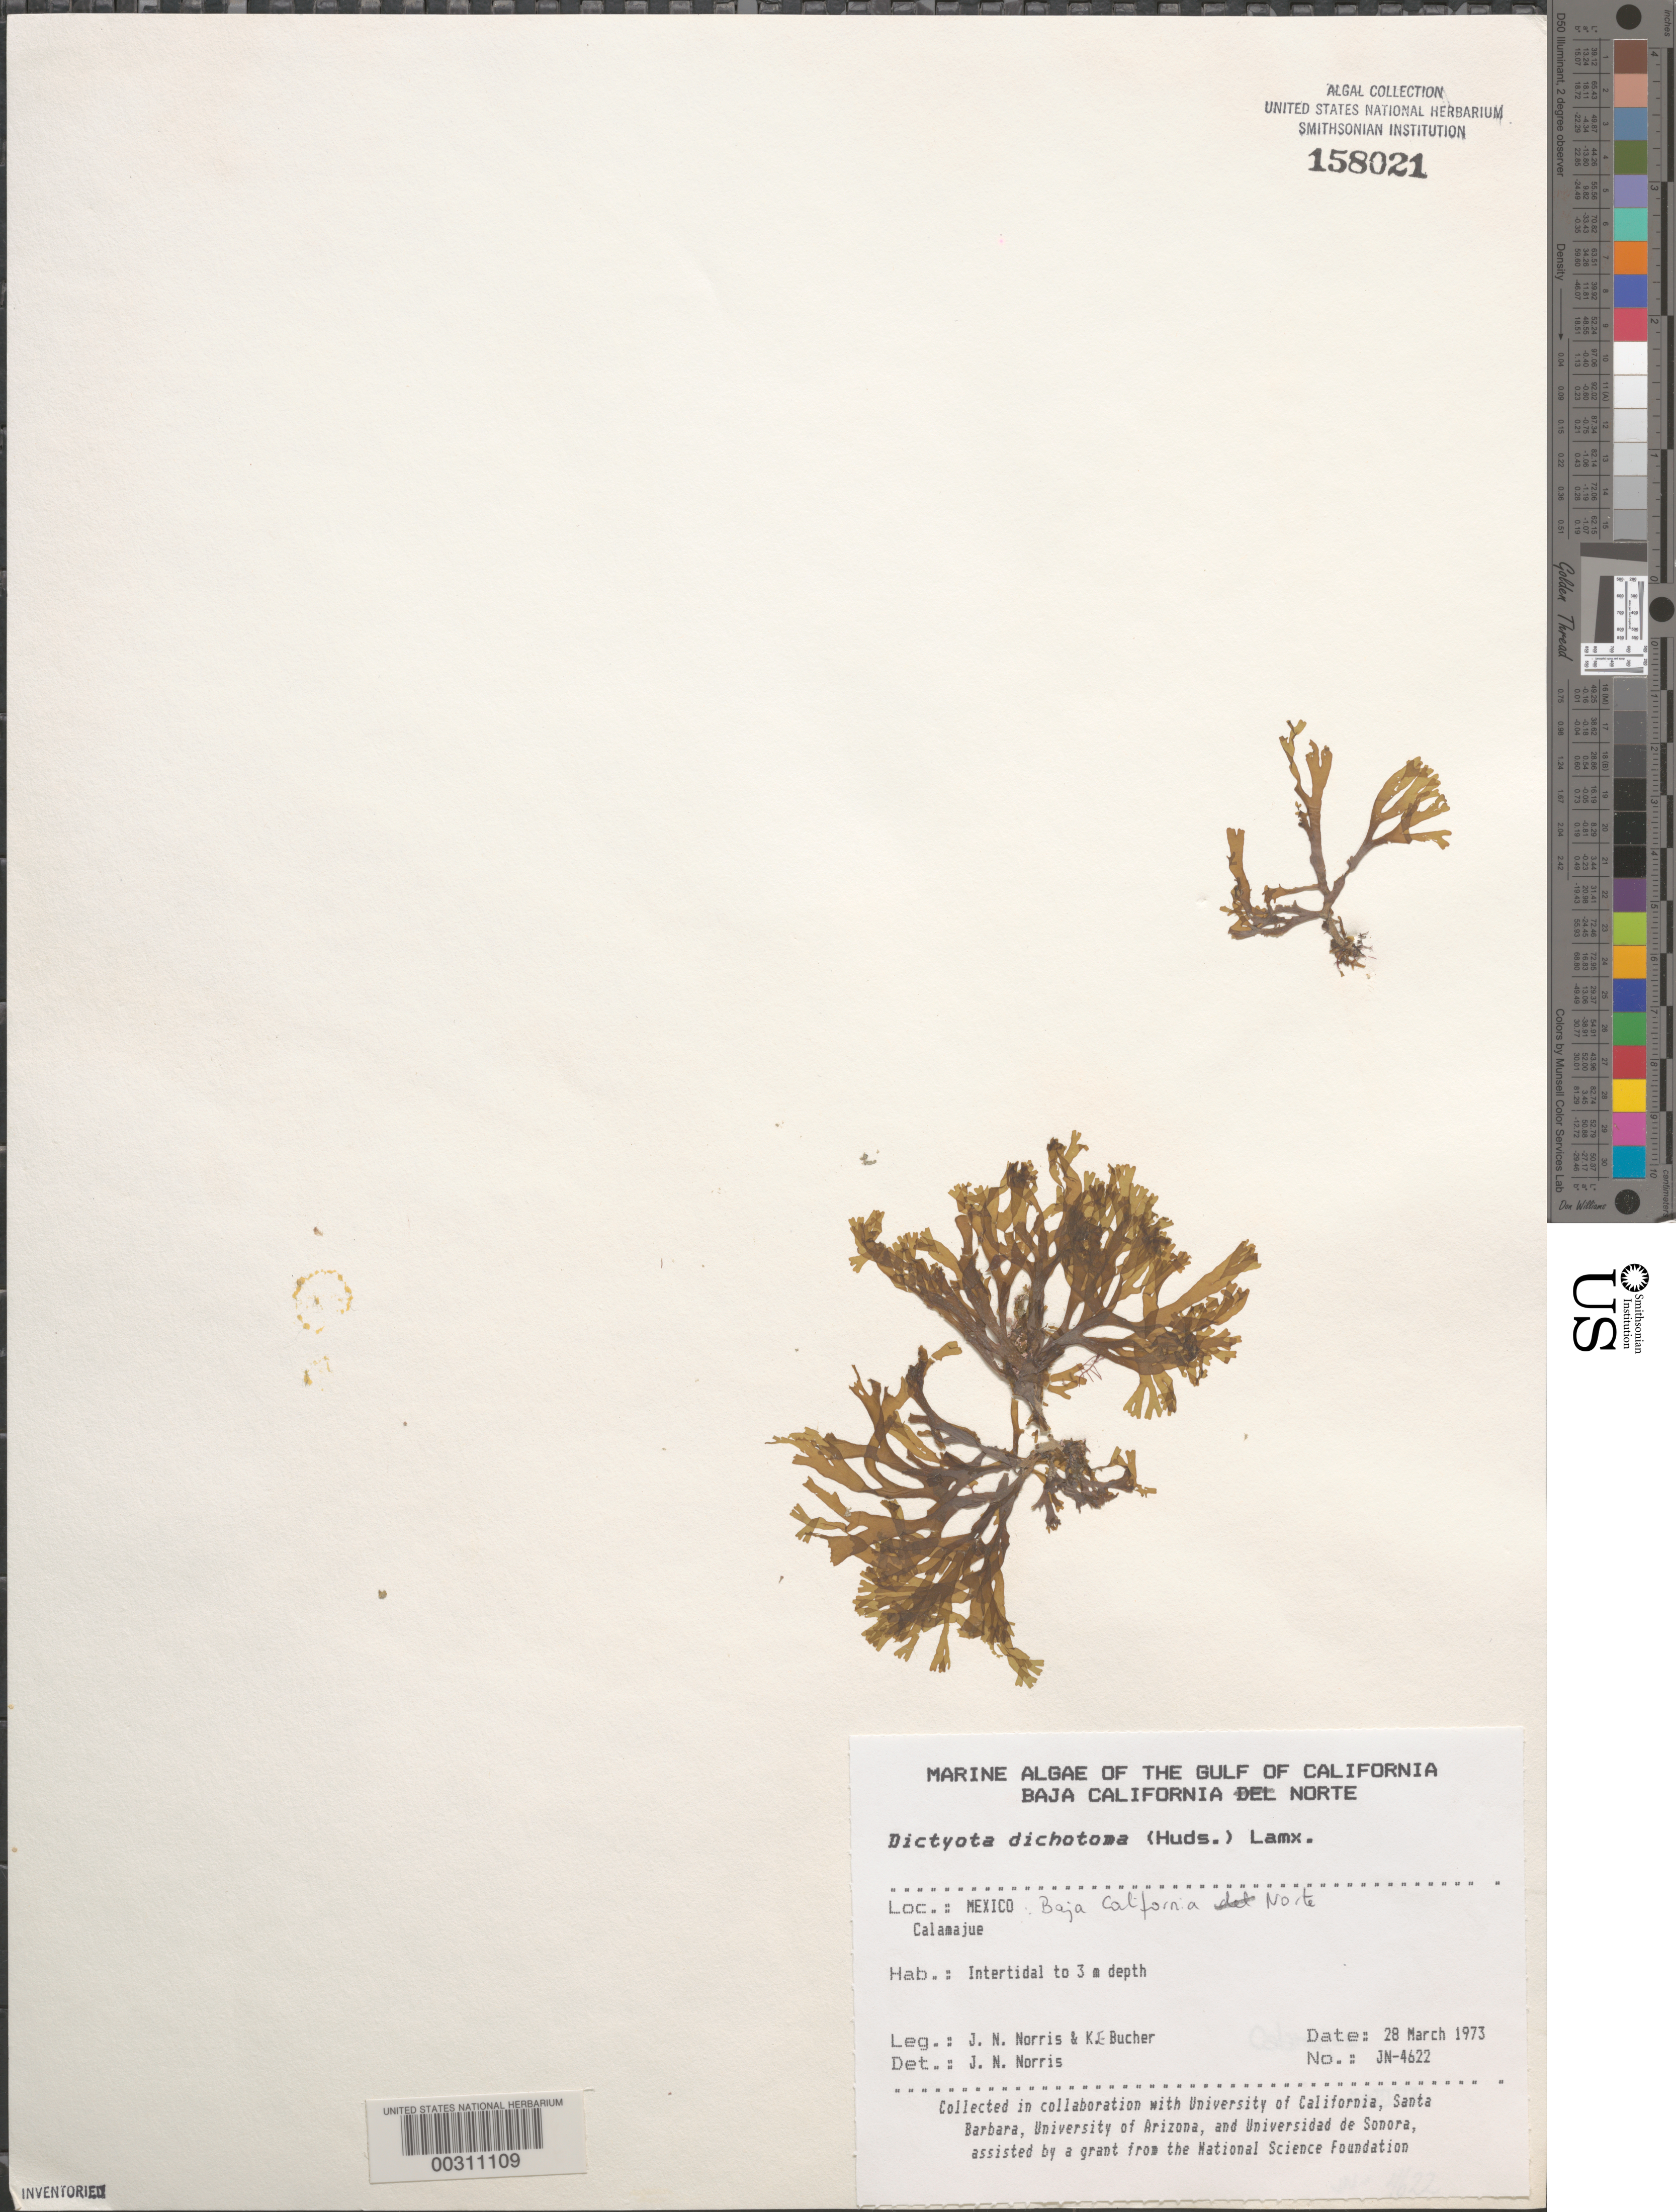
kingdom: Chromista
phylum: Ochrophyta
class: Phaeophyceae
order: Dictyotales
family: Dictyotaceae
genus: Dictyota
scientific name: Dictyota dichotoma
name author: (Huds.) J.V.Lamouroux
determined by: Norris, James N.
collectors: J. N. Norris & K. E. Bucher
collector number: JN-4622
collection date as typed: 28 Mar 1973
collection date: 1973-03-28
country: Mexico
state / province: Baja California Norte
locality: Calamajue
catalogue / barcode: US 158021